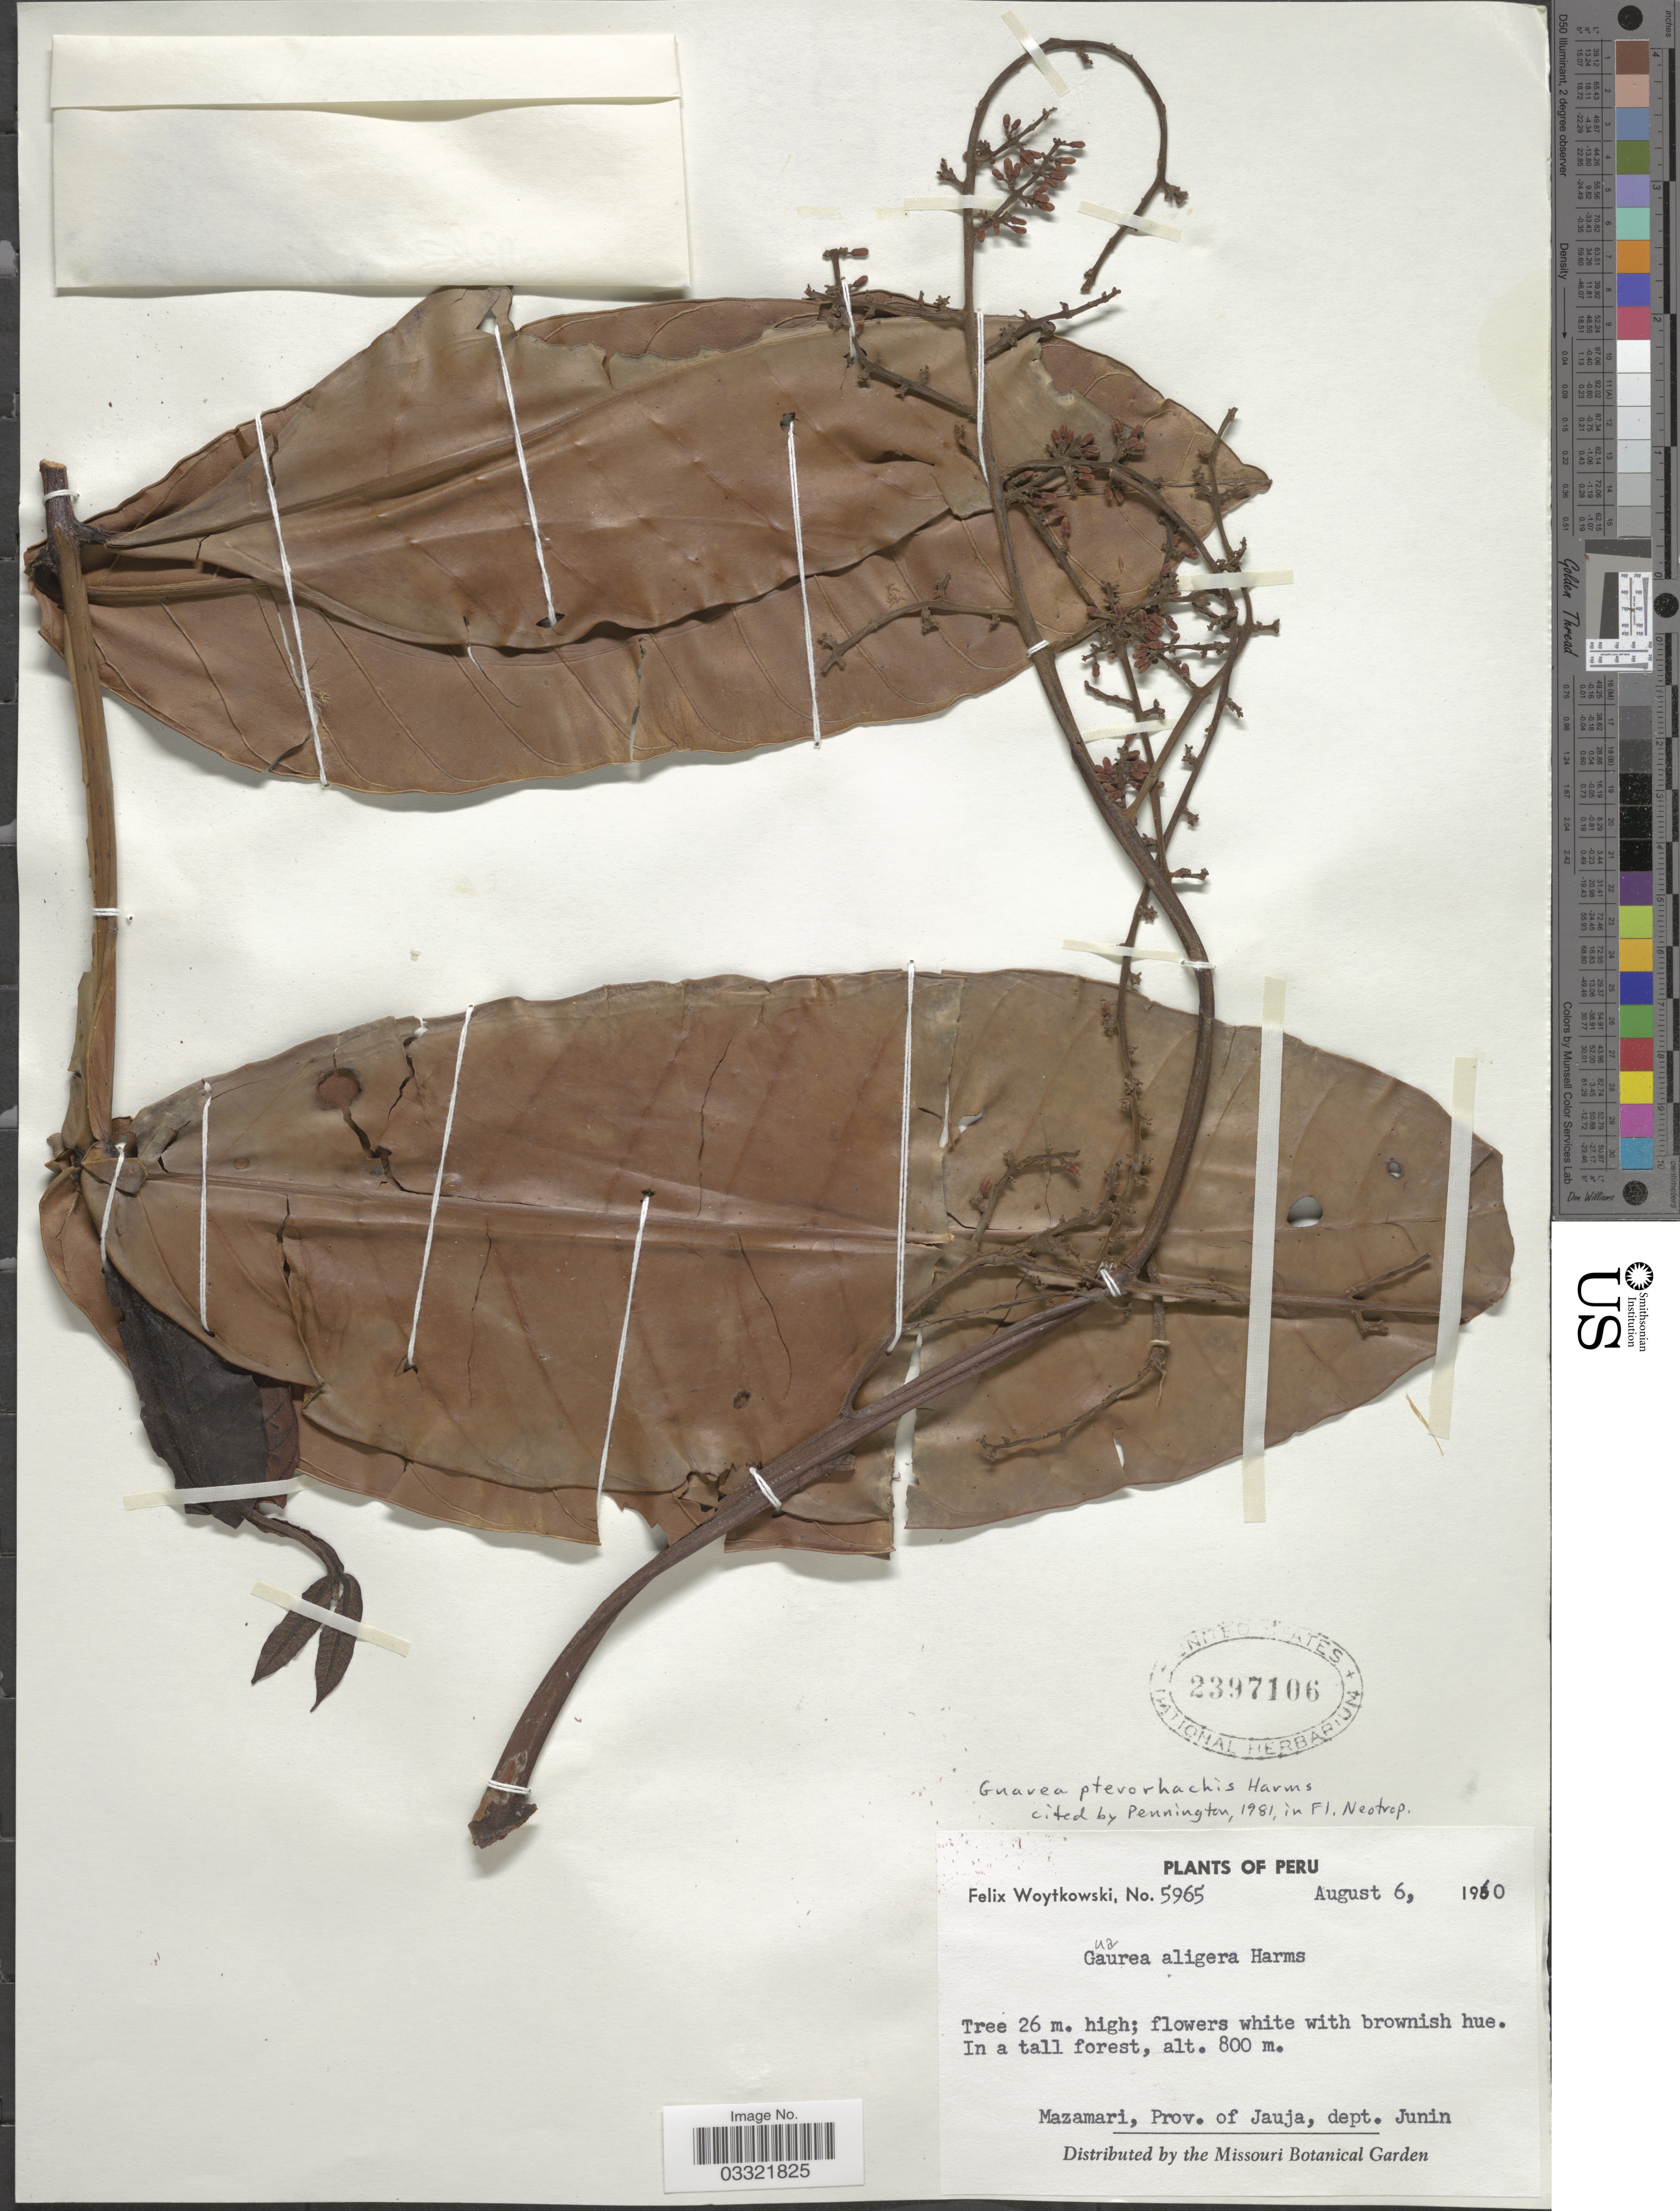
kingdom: Plantae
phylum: Tracheophyta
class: Magnoliopsida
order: Sapindales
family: Meliaceae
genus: Guarea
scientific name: Guarea pterorhachis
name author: Harms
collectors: F. Woytkowski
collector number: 5965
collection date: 1960-08-06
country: Peru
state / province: Junín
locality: Mazamari, Prov. of Jauja, dept. Junin.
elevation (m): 800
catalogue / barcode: US 2397106